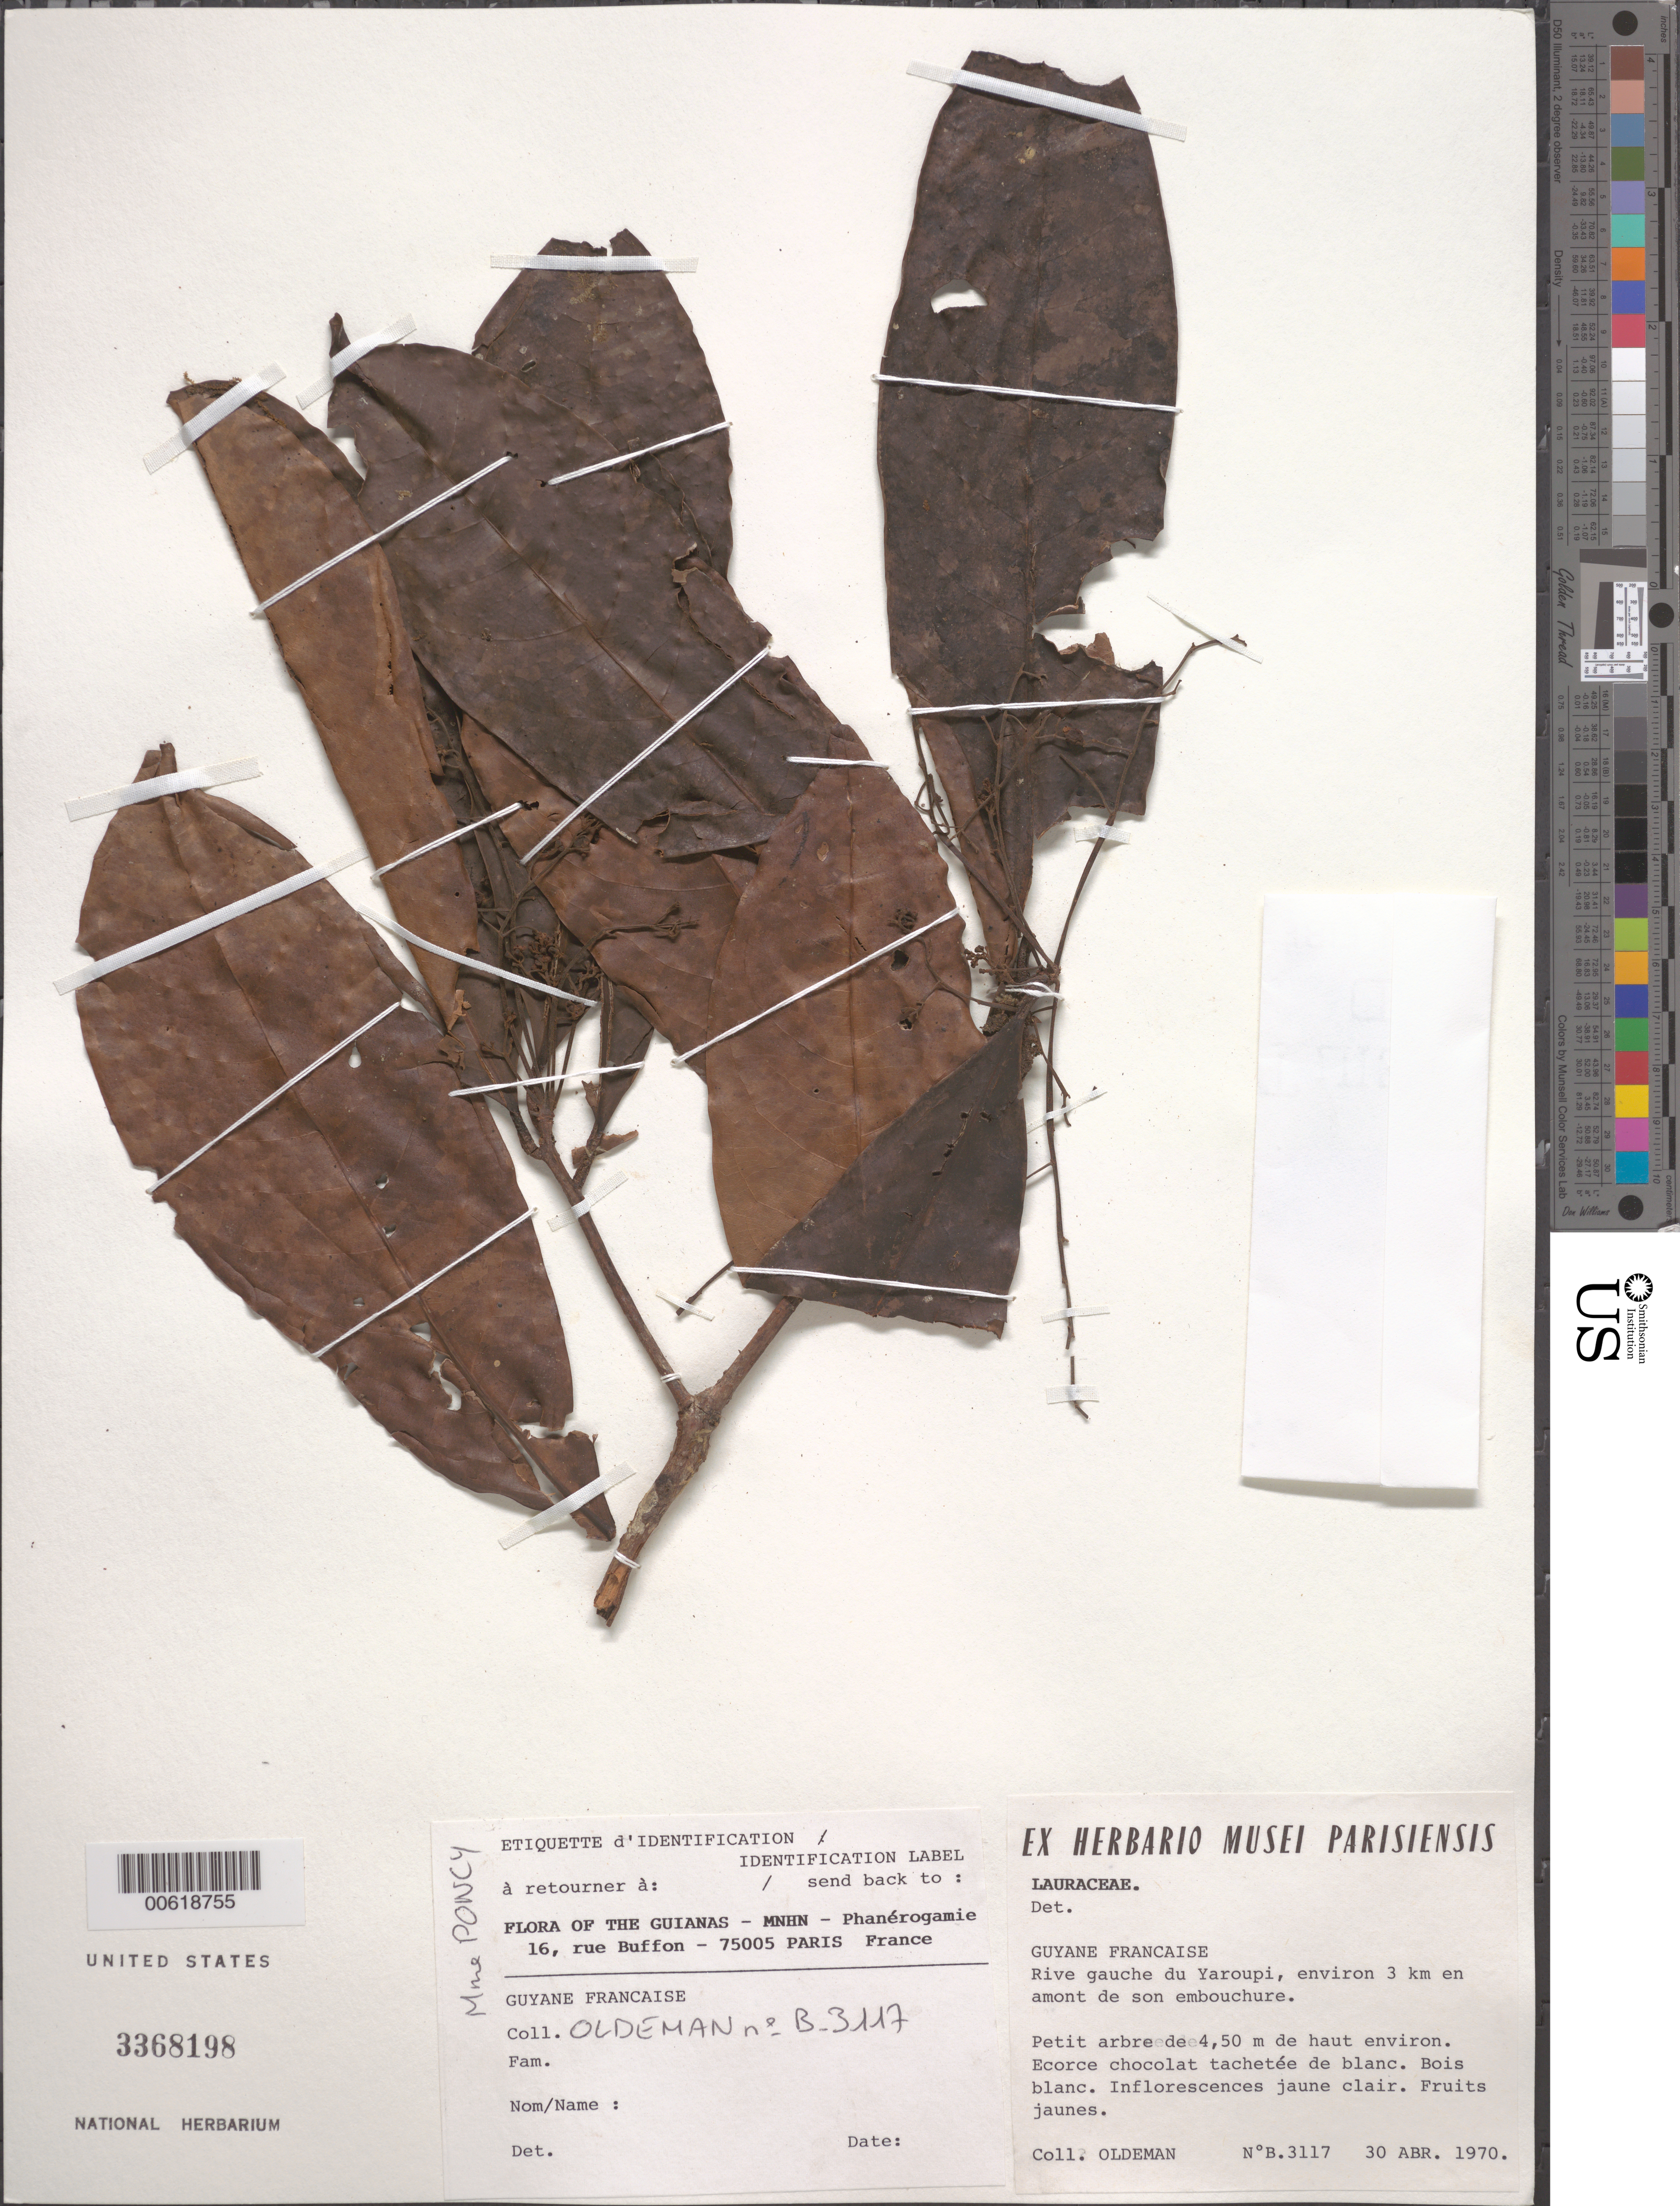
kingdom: Plantae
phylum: Tracheophyta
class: Magnoliopsida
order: Laurales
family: Lauraceae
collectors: R. Oldeman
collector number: B 3117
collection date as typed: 30-Apr-70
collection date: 1970-04-30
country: French Guiana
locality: Rivière Yaroupi, rive gauche; environ 3 km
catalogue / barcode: US 3368198